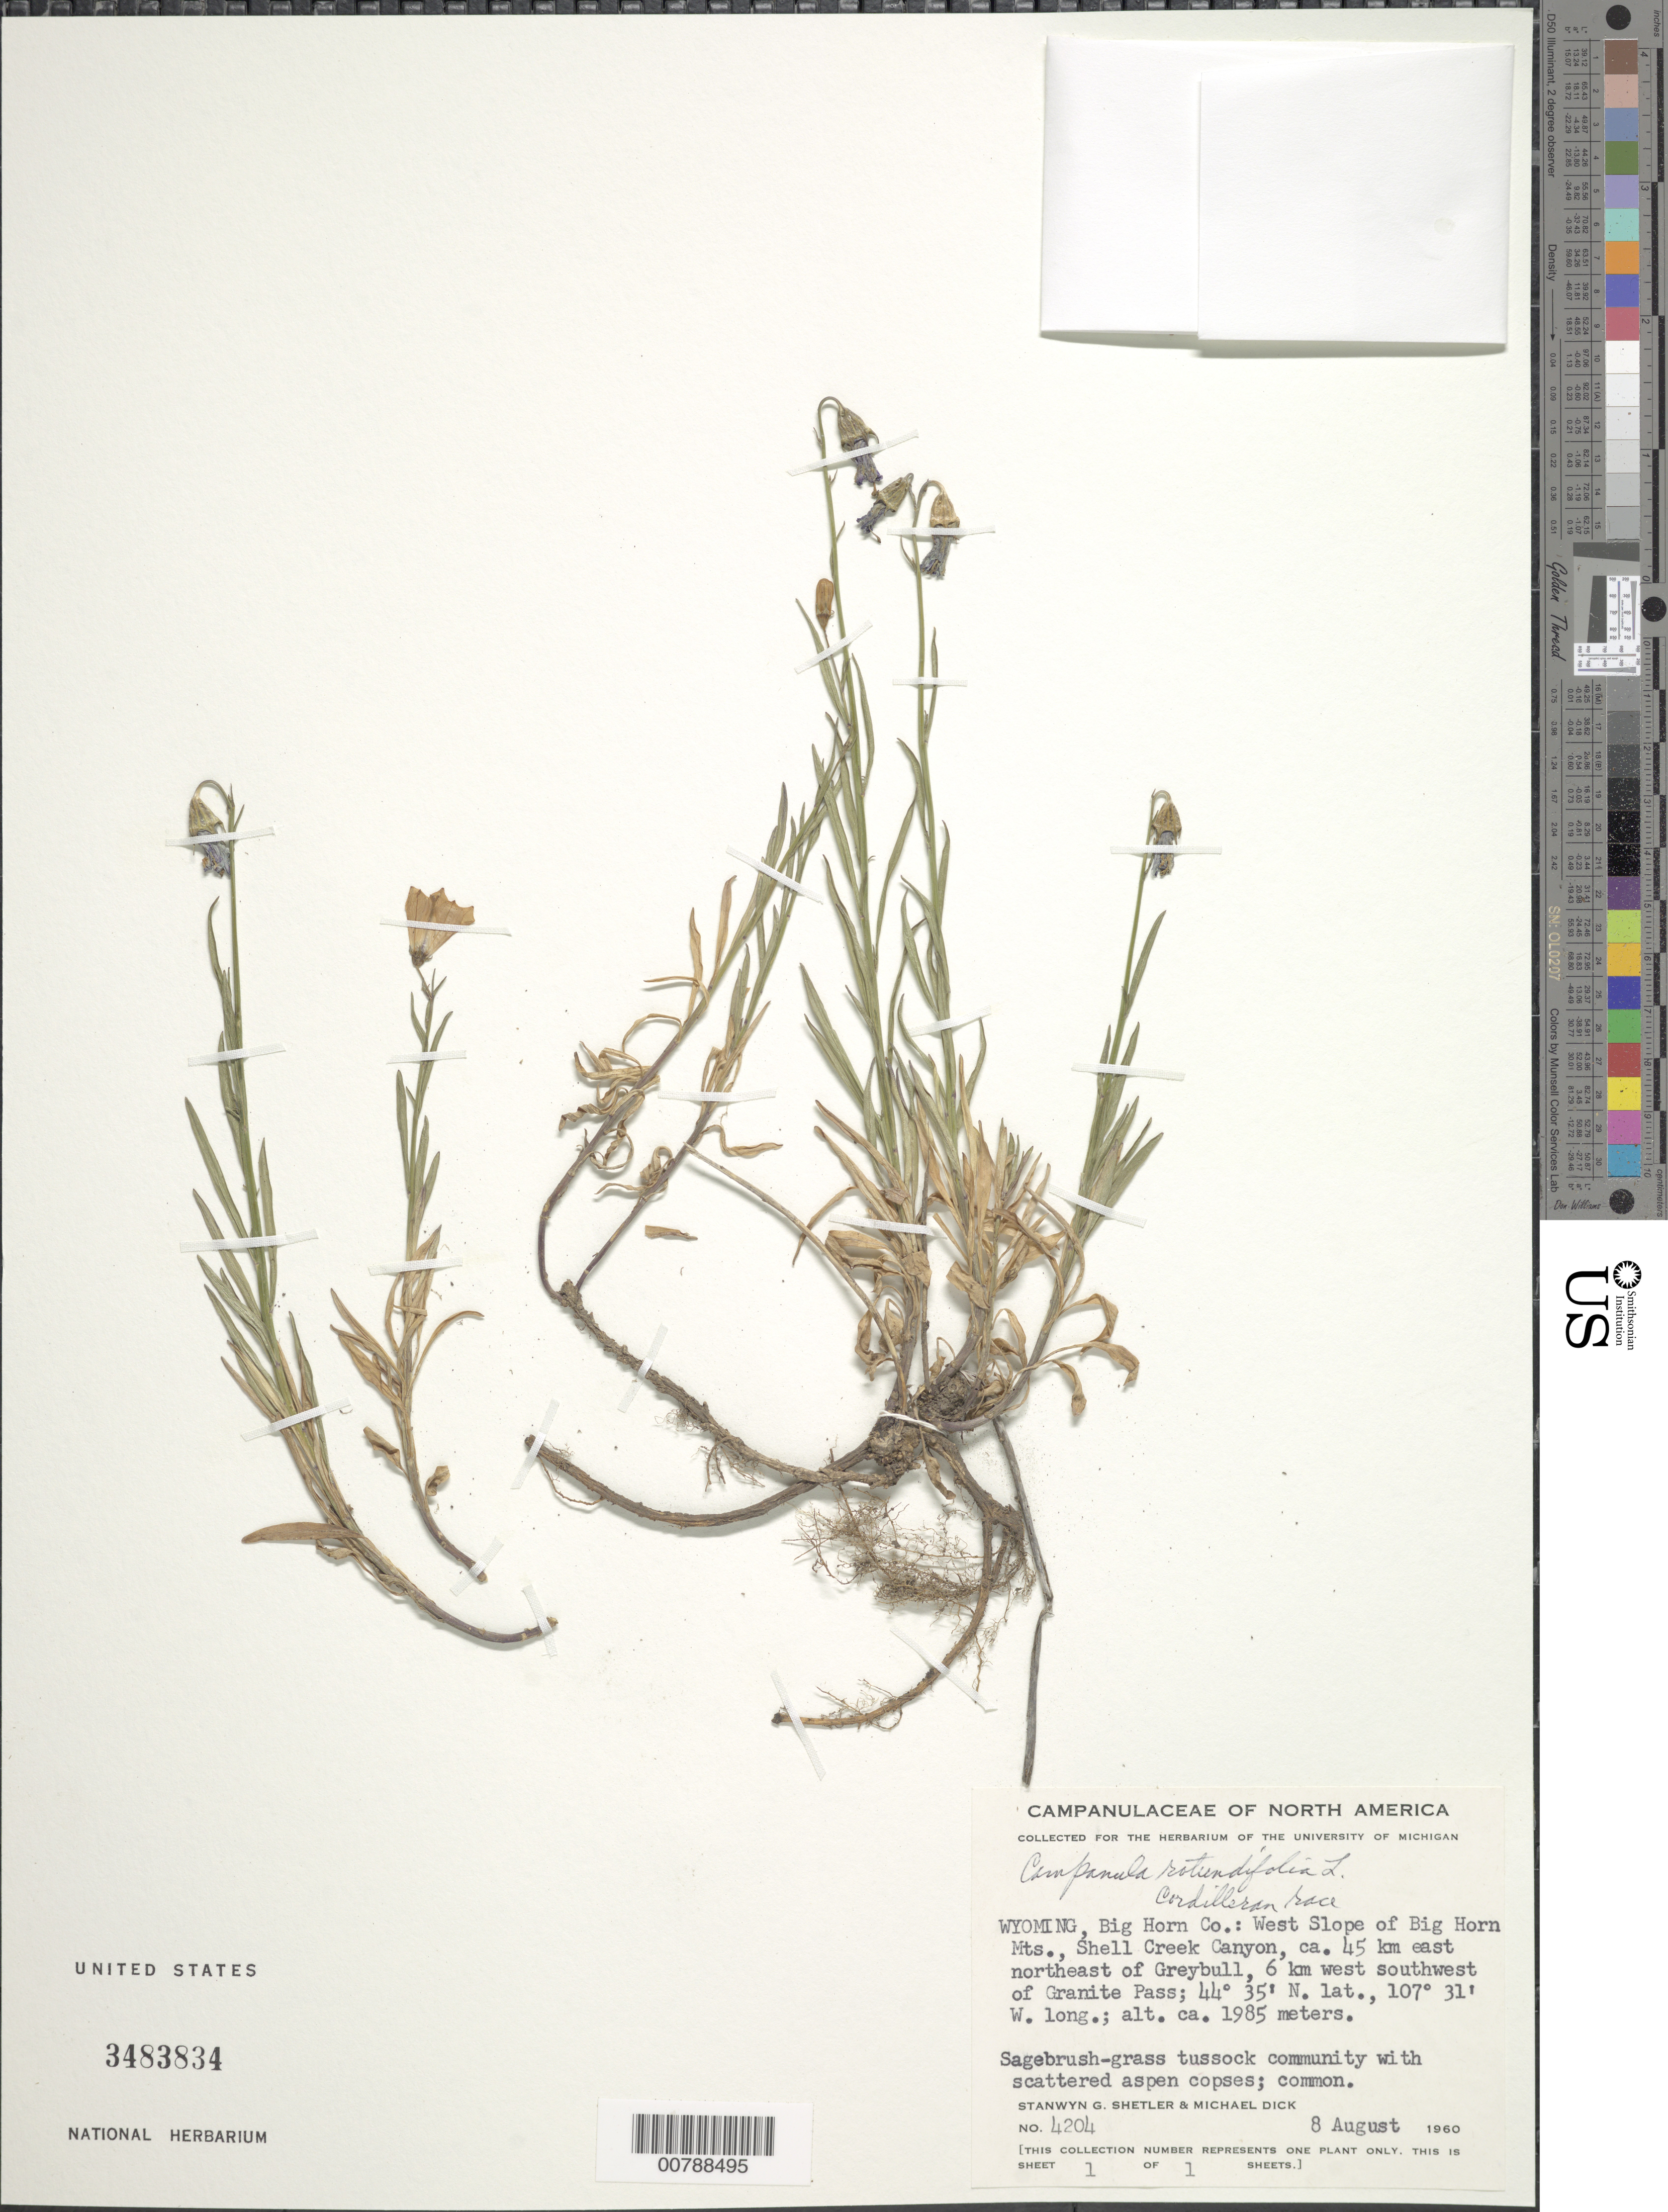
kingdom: Plantae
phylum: Tracheophyta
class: Magnoliopsida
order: Asterales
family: Campanulaceae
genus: Campanula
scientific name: Campanula rotundifolia L. Cordilleran race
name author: L.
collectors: S. Shetler & M. Dick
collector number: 4204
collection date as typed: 8 August 1960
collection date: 1960-08-08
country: United States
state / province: Wyoming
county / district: Big Horn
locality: West slope of Big Horn Mts., Shell Creek Canyon, ca. 45 km east northeast of Greybull, 6 km west southwest of Granite Pass.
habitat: Sagebrush-grass tussock community with scattered aspen copses.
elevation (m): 1985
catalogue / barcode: US 3483834